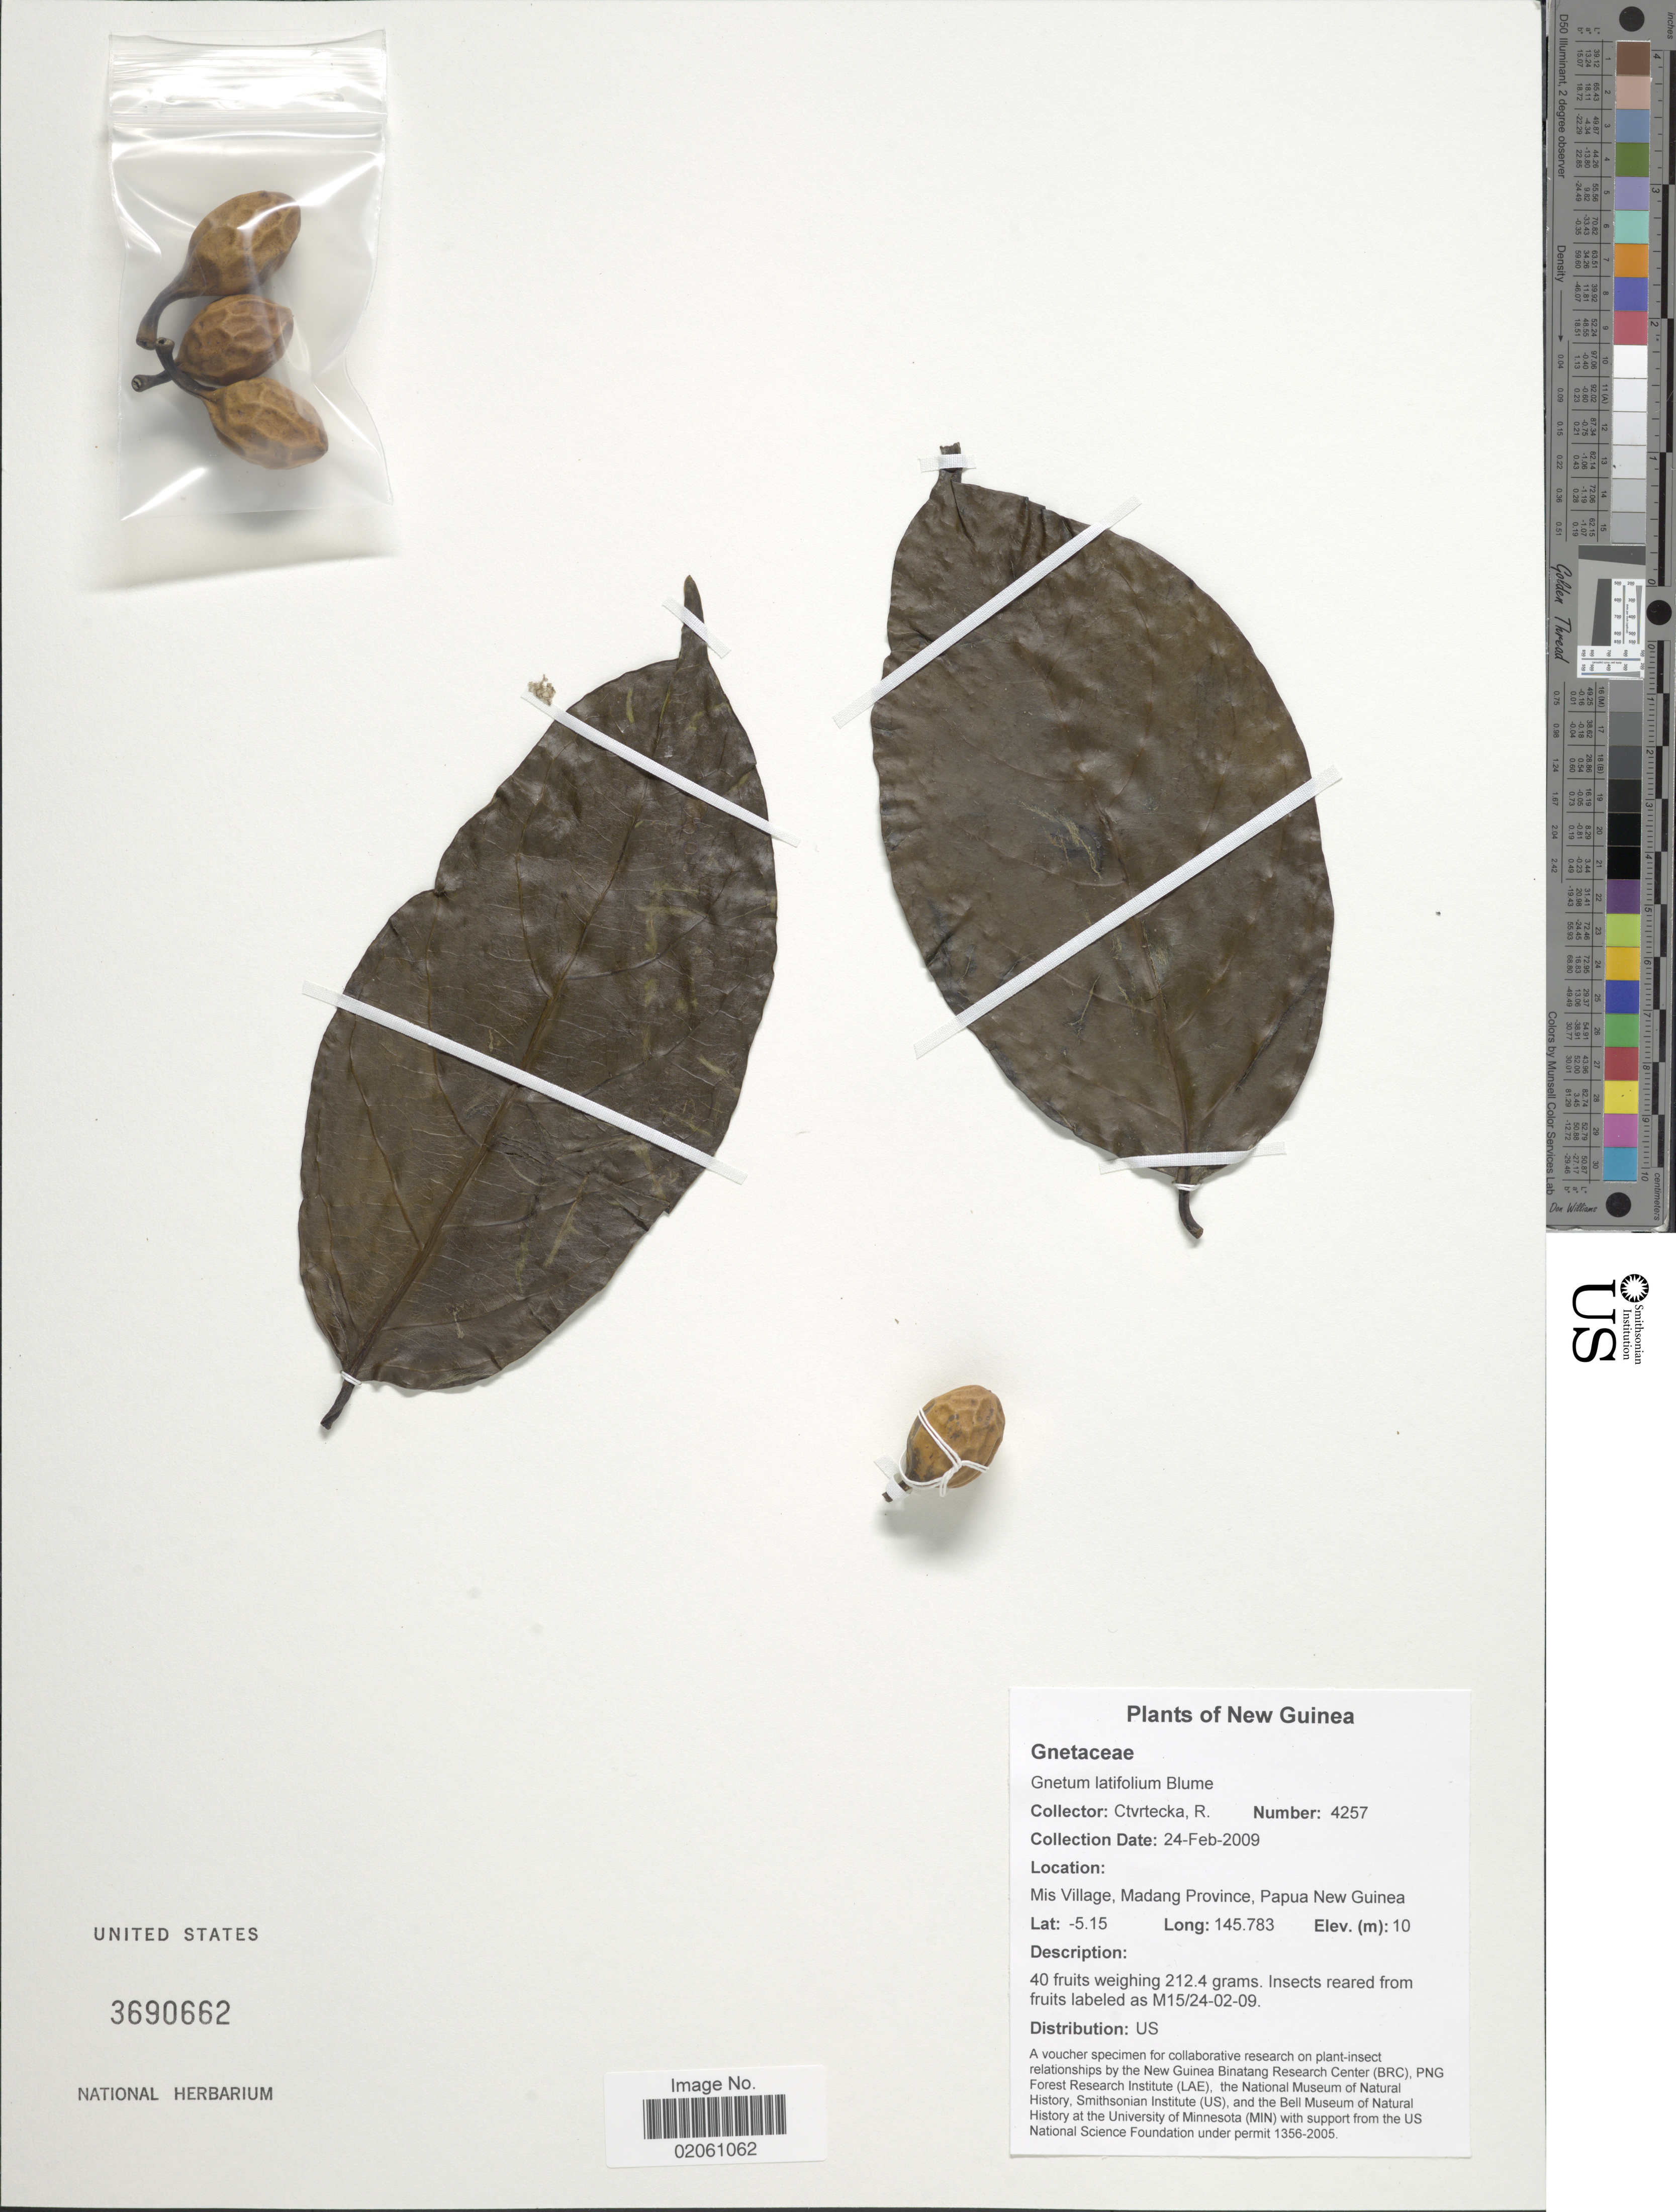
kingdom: Plantae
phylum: Tracheophyta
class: Gnetopsida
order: Gnetales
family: Gnetaceae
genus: Gnetum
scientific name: Gnetum latifolium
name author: Blume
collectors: R. Ctvrtecka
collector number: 4257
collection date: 2009-02-24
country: Papua New Guinea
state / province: Madang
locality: Mis Village, New Guinea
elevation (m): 10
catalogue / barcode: US 3690662